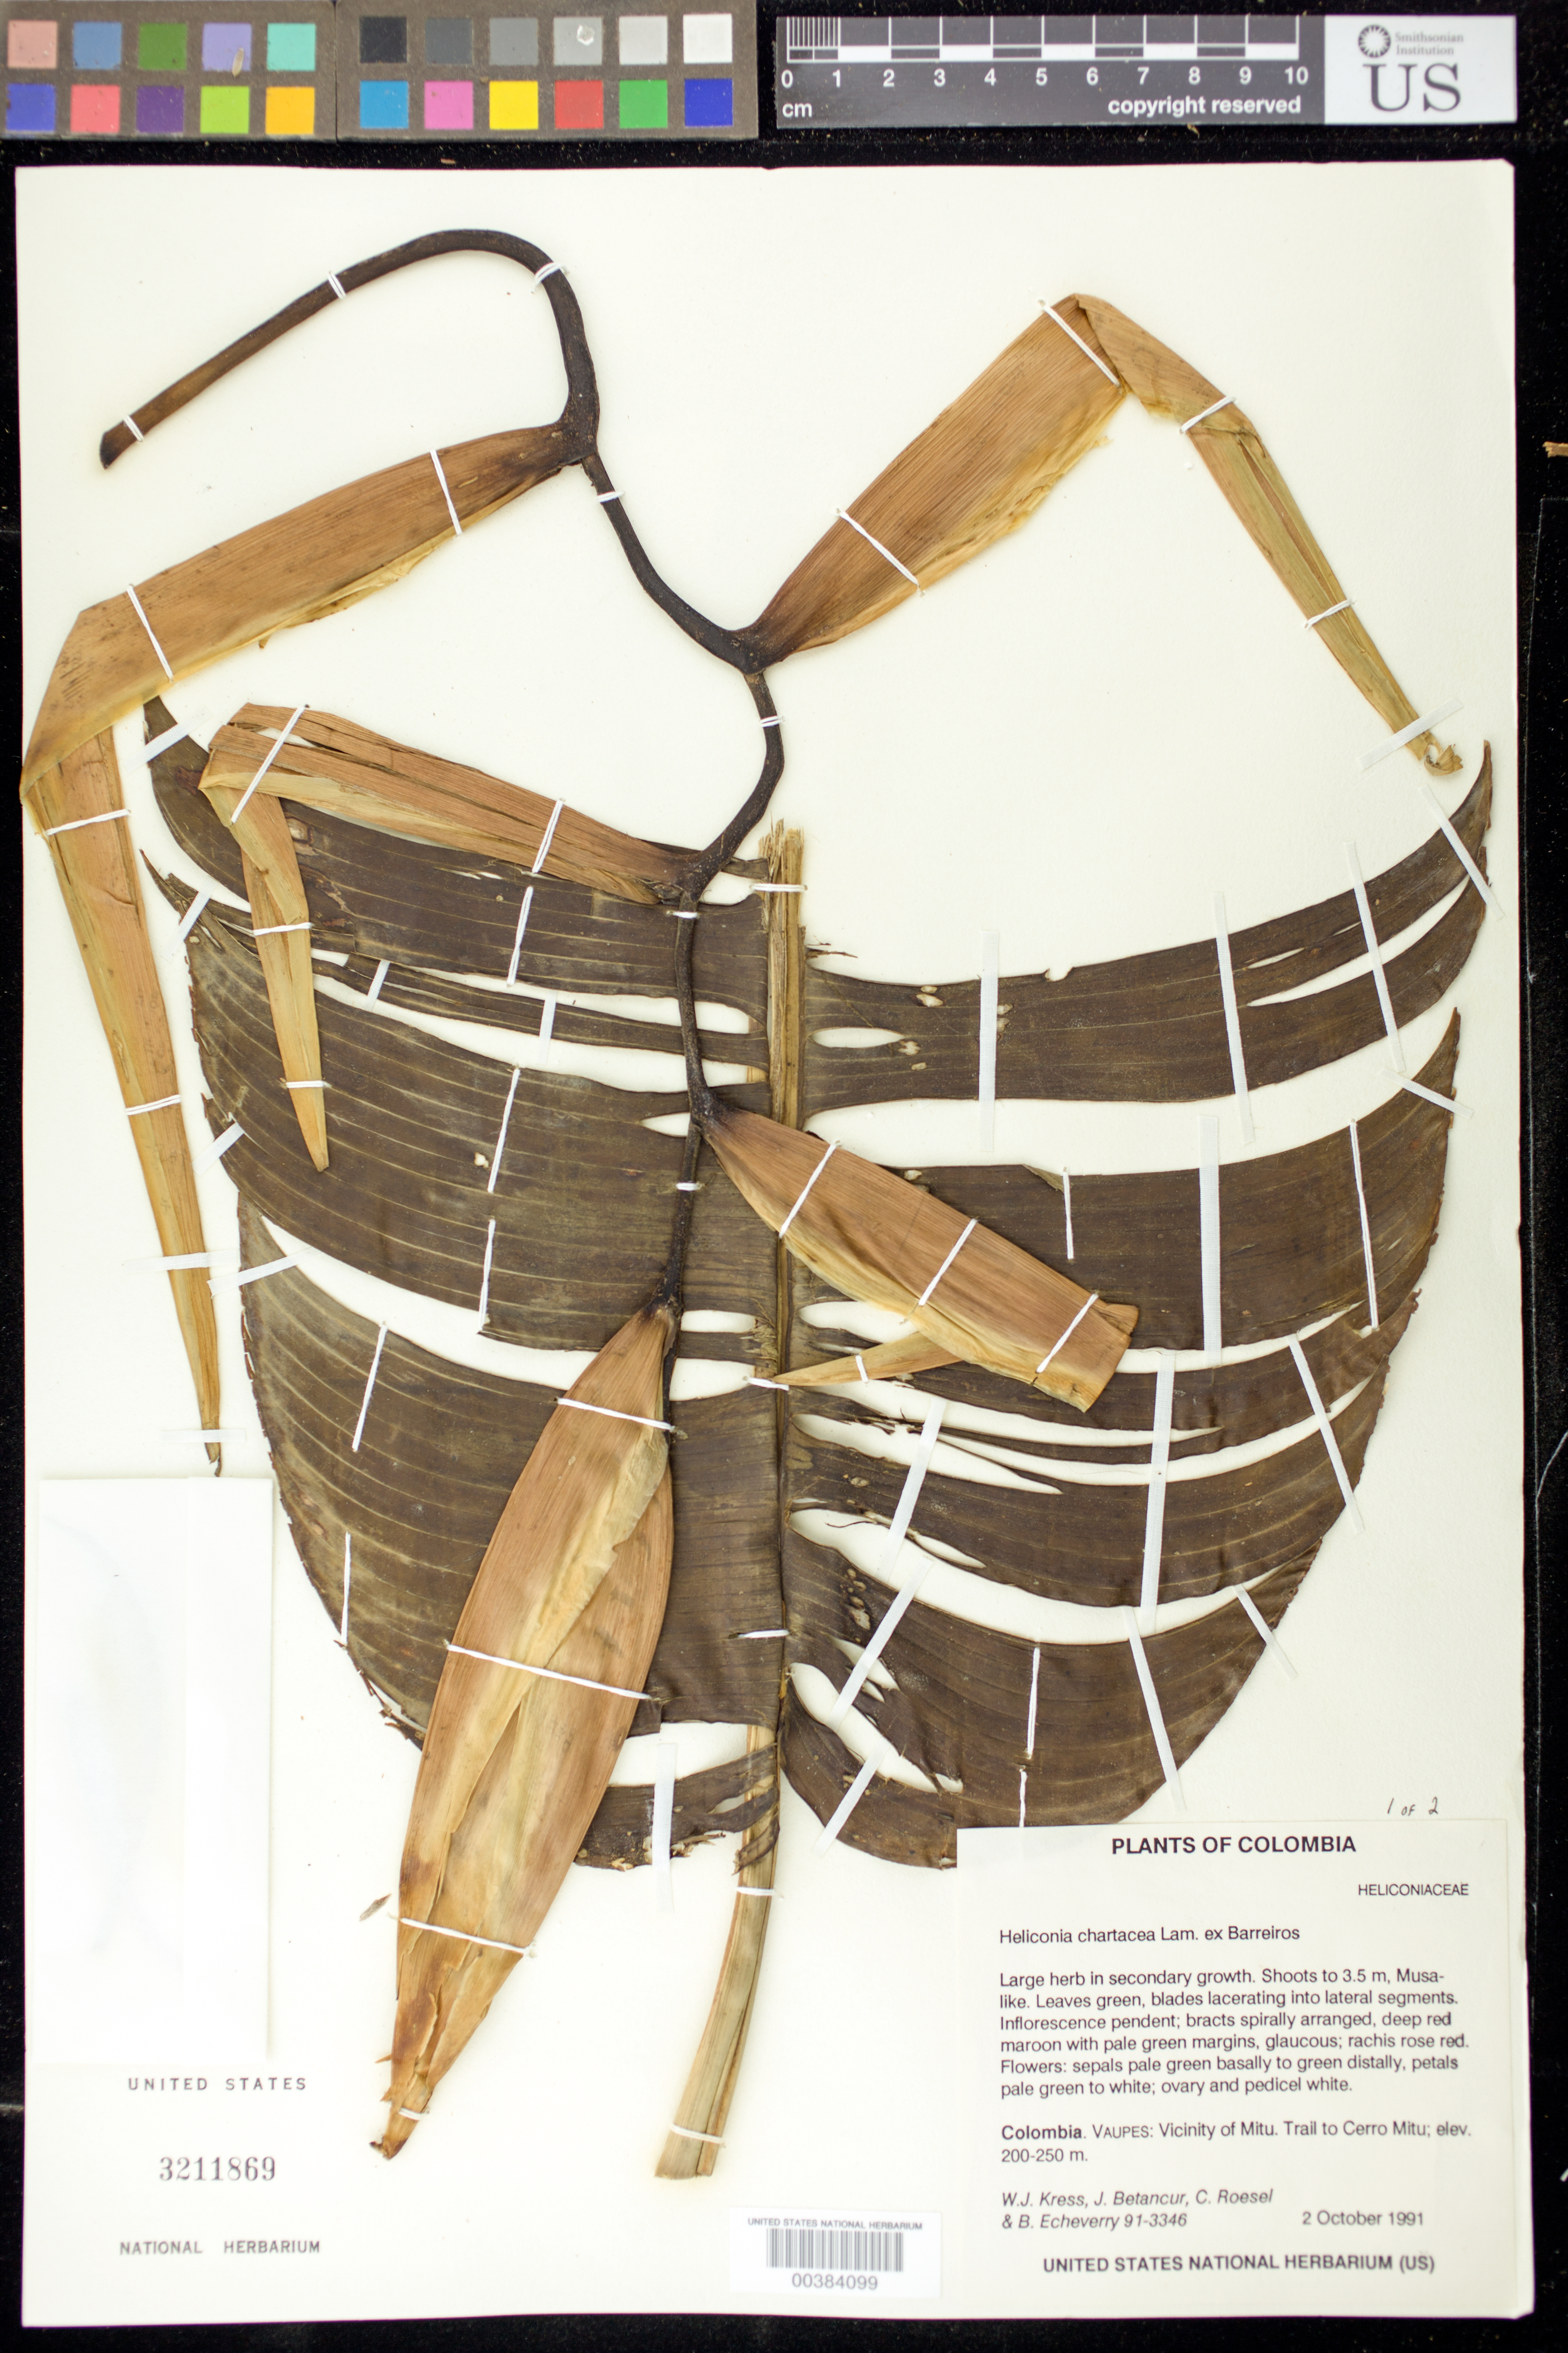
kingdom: Plantae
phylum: Tracheophyta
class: Liliopsida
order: Zingiberales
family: Heliconiaceae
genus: Heliconia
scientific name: Heliconia chartacea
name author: Lane ex Barreiros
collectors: W. J. Kress, J. C. Betancur, C. S. Roesel & B. Echeverry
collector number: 91-3346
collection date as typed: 02 Oct 1991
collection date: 1991-10-02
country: Colombia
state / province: Vaupés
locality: Vicinity of Mitu, Trail to Cerro Mitu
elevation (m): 200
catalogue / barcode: US 3211869